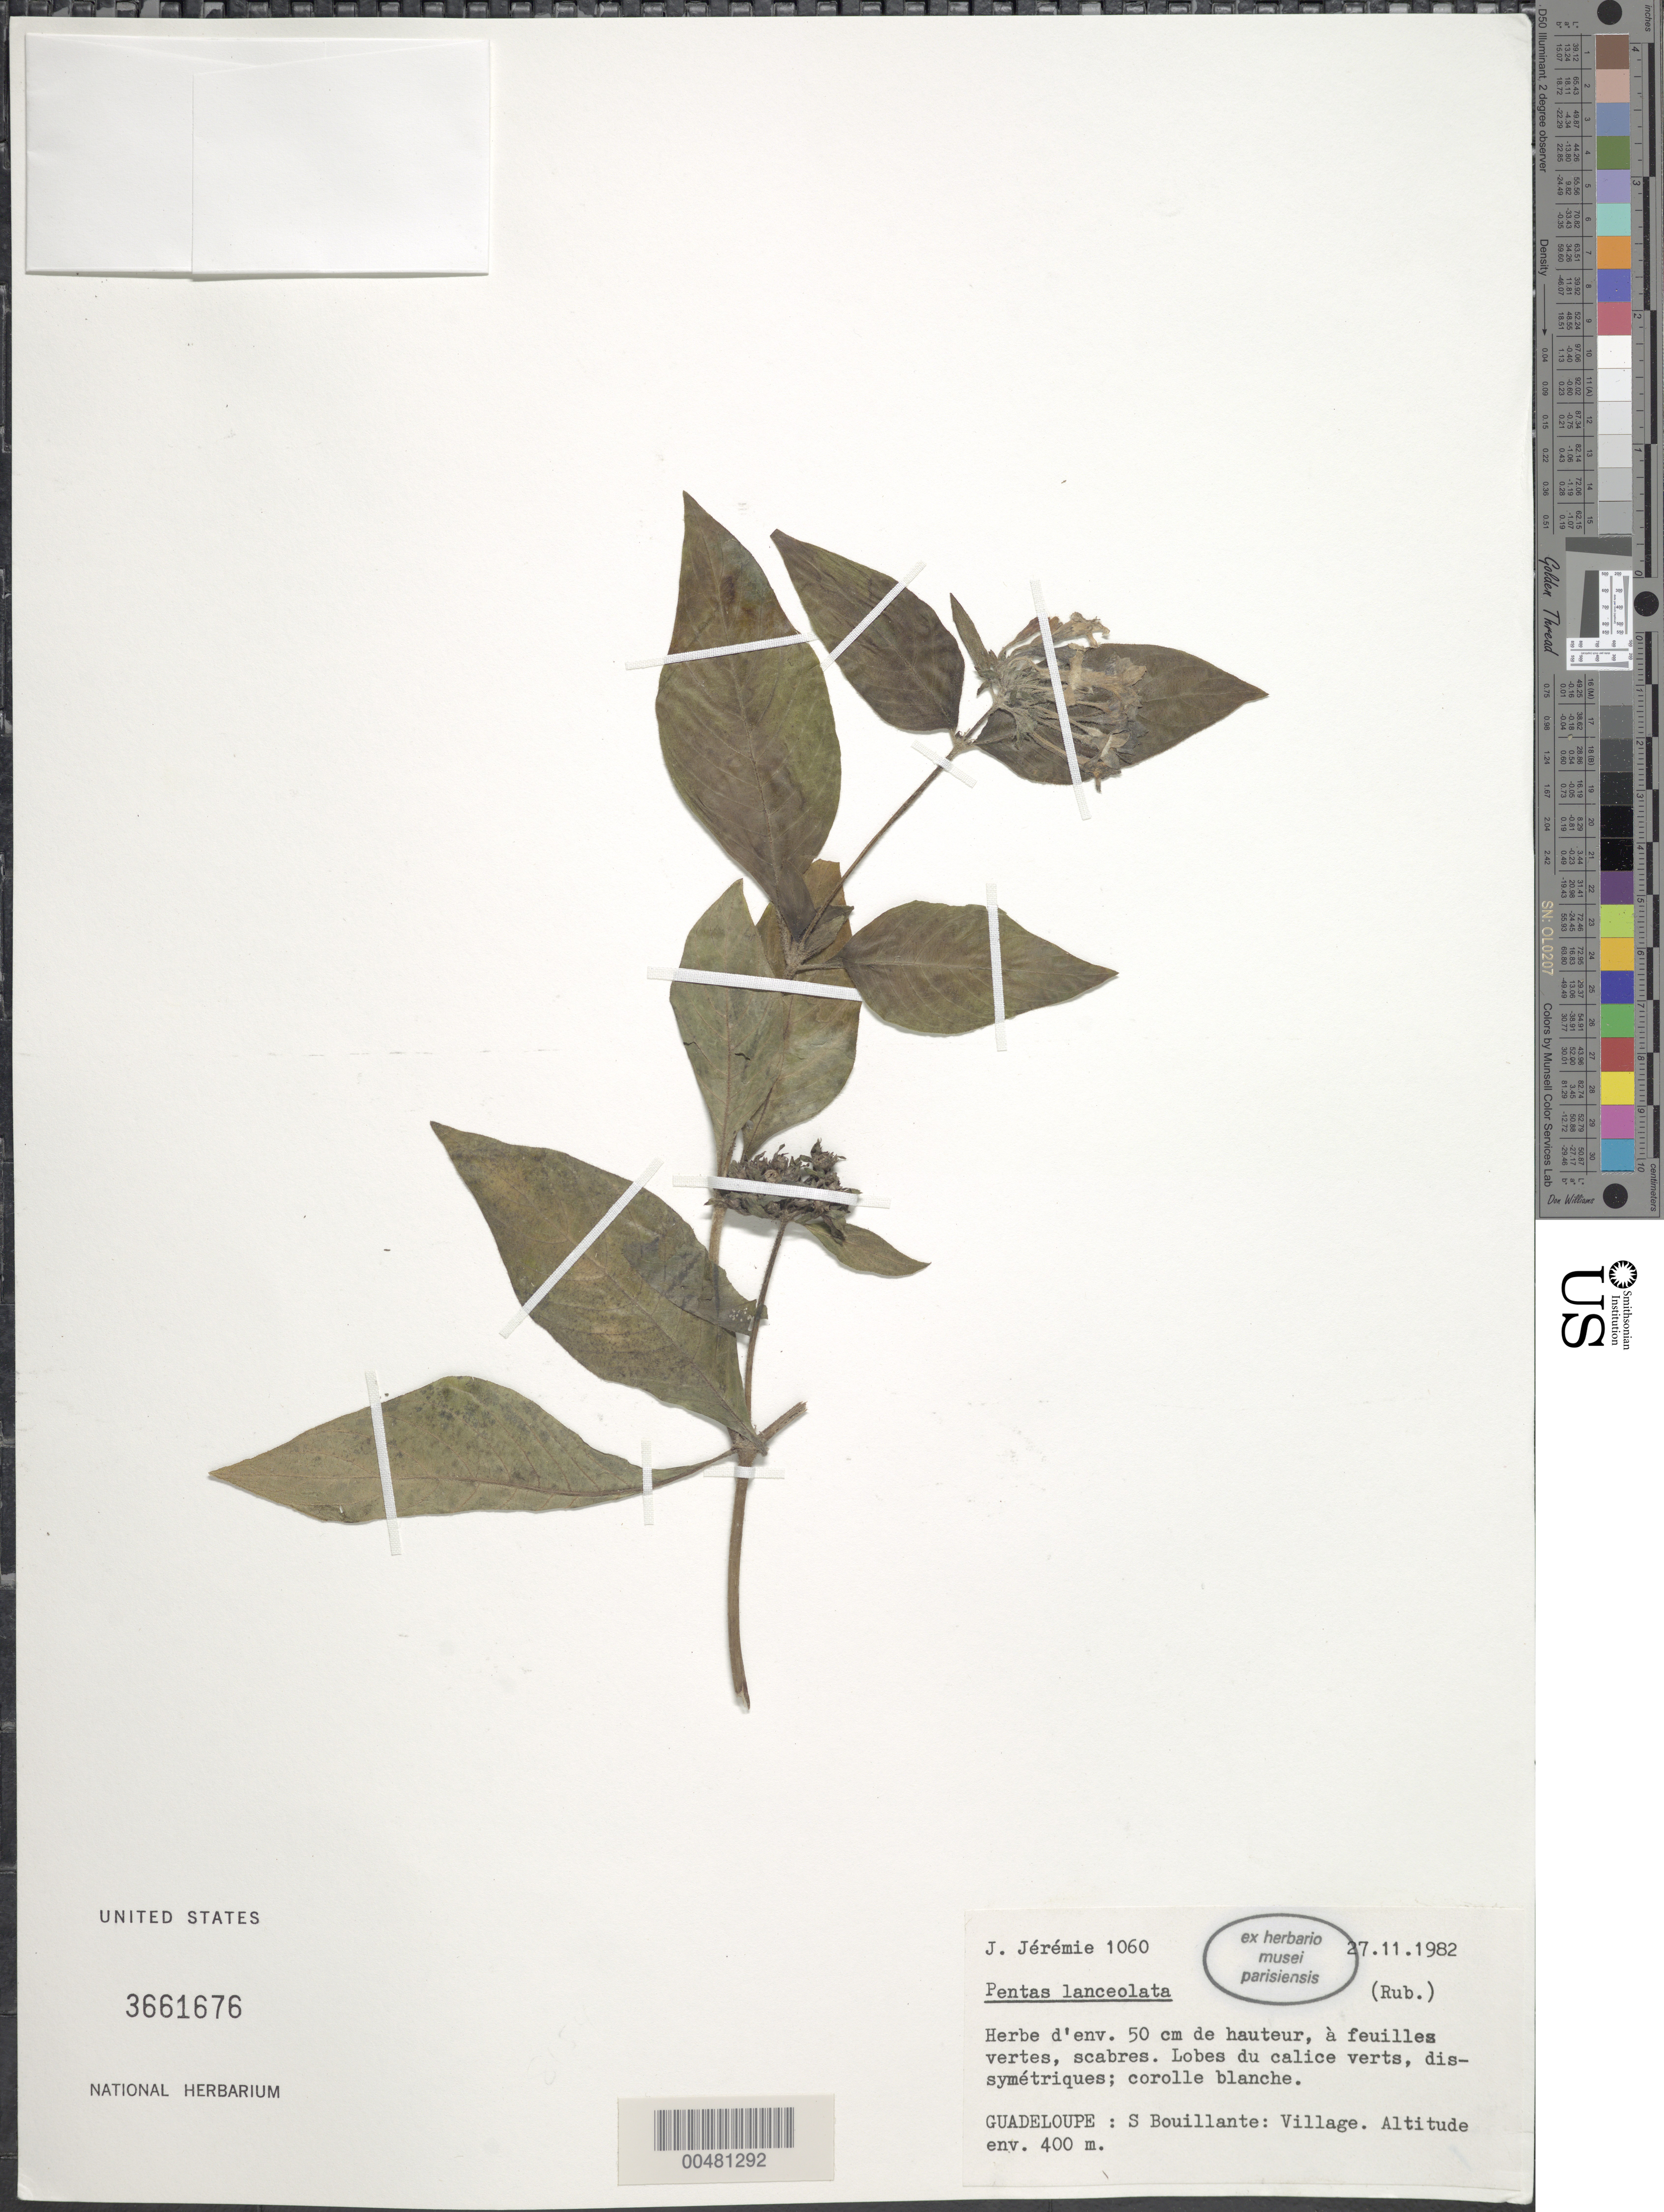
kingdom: Plantae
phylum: Tracheophyta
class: Magnoliopsida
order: Gentianales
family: Rubiaceae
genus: Pentas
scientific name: Pentas lanceolata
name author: (Forssk.) Deflers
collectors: J. Jérémie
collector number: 1060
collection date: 1982-11-27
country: Guadeloupe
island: Basse-Terre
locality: S Bouillante Village.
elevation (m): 400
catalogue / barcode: US 3661676